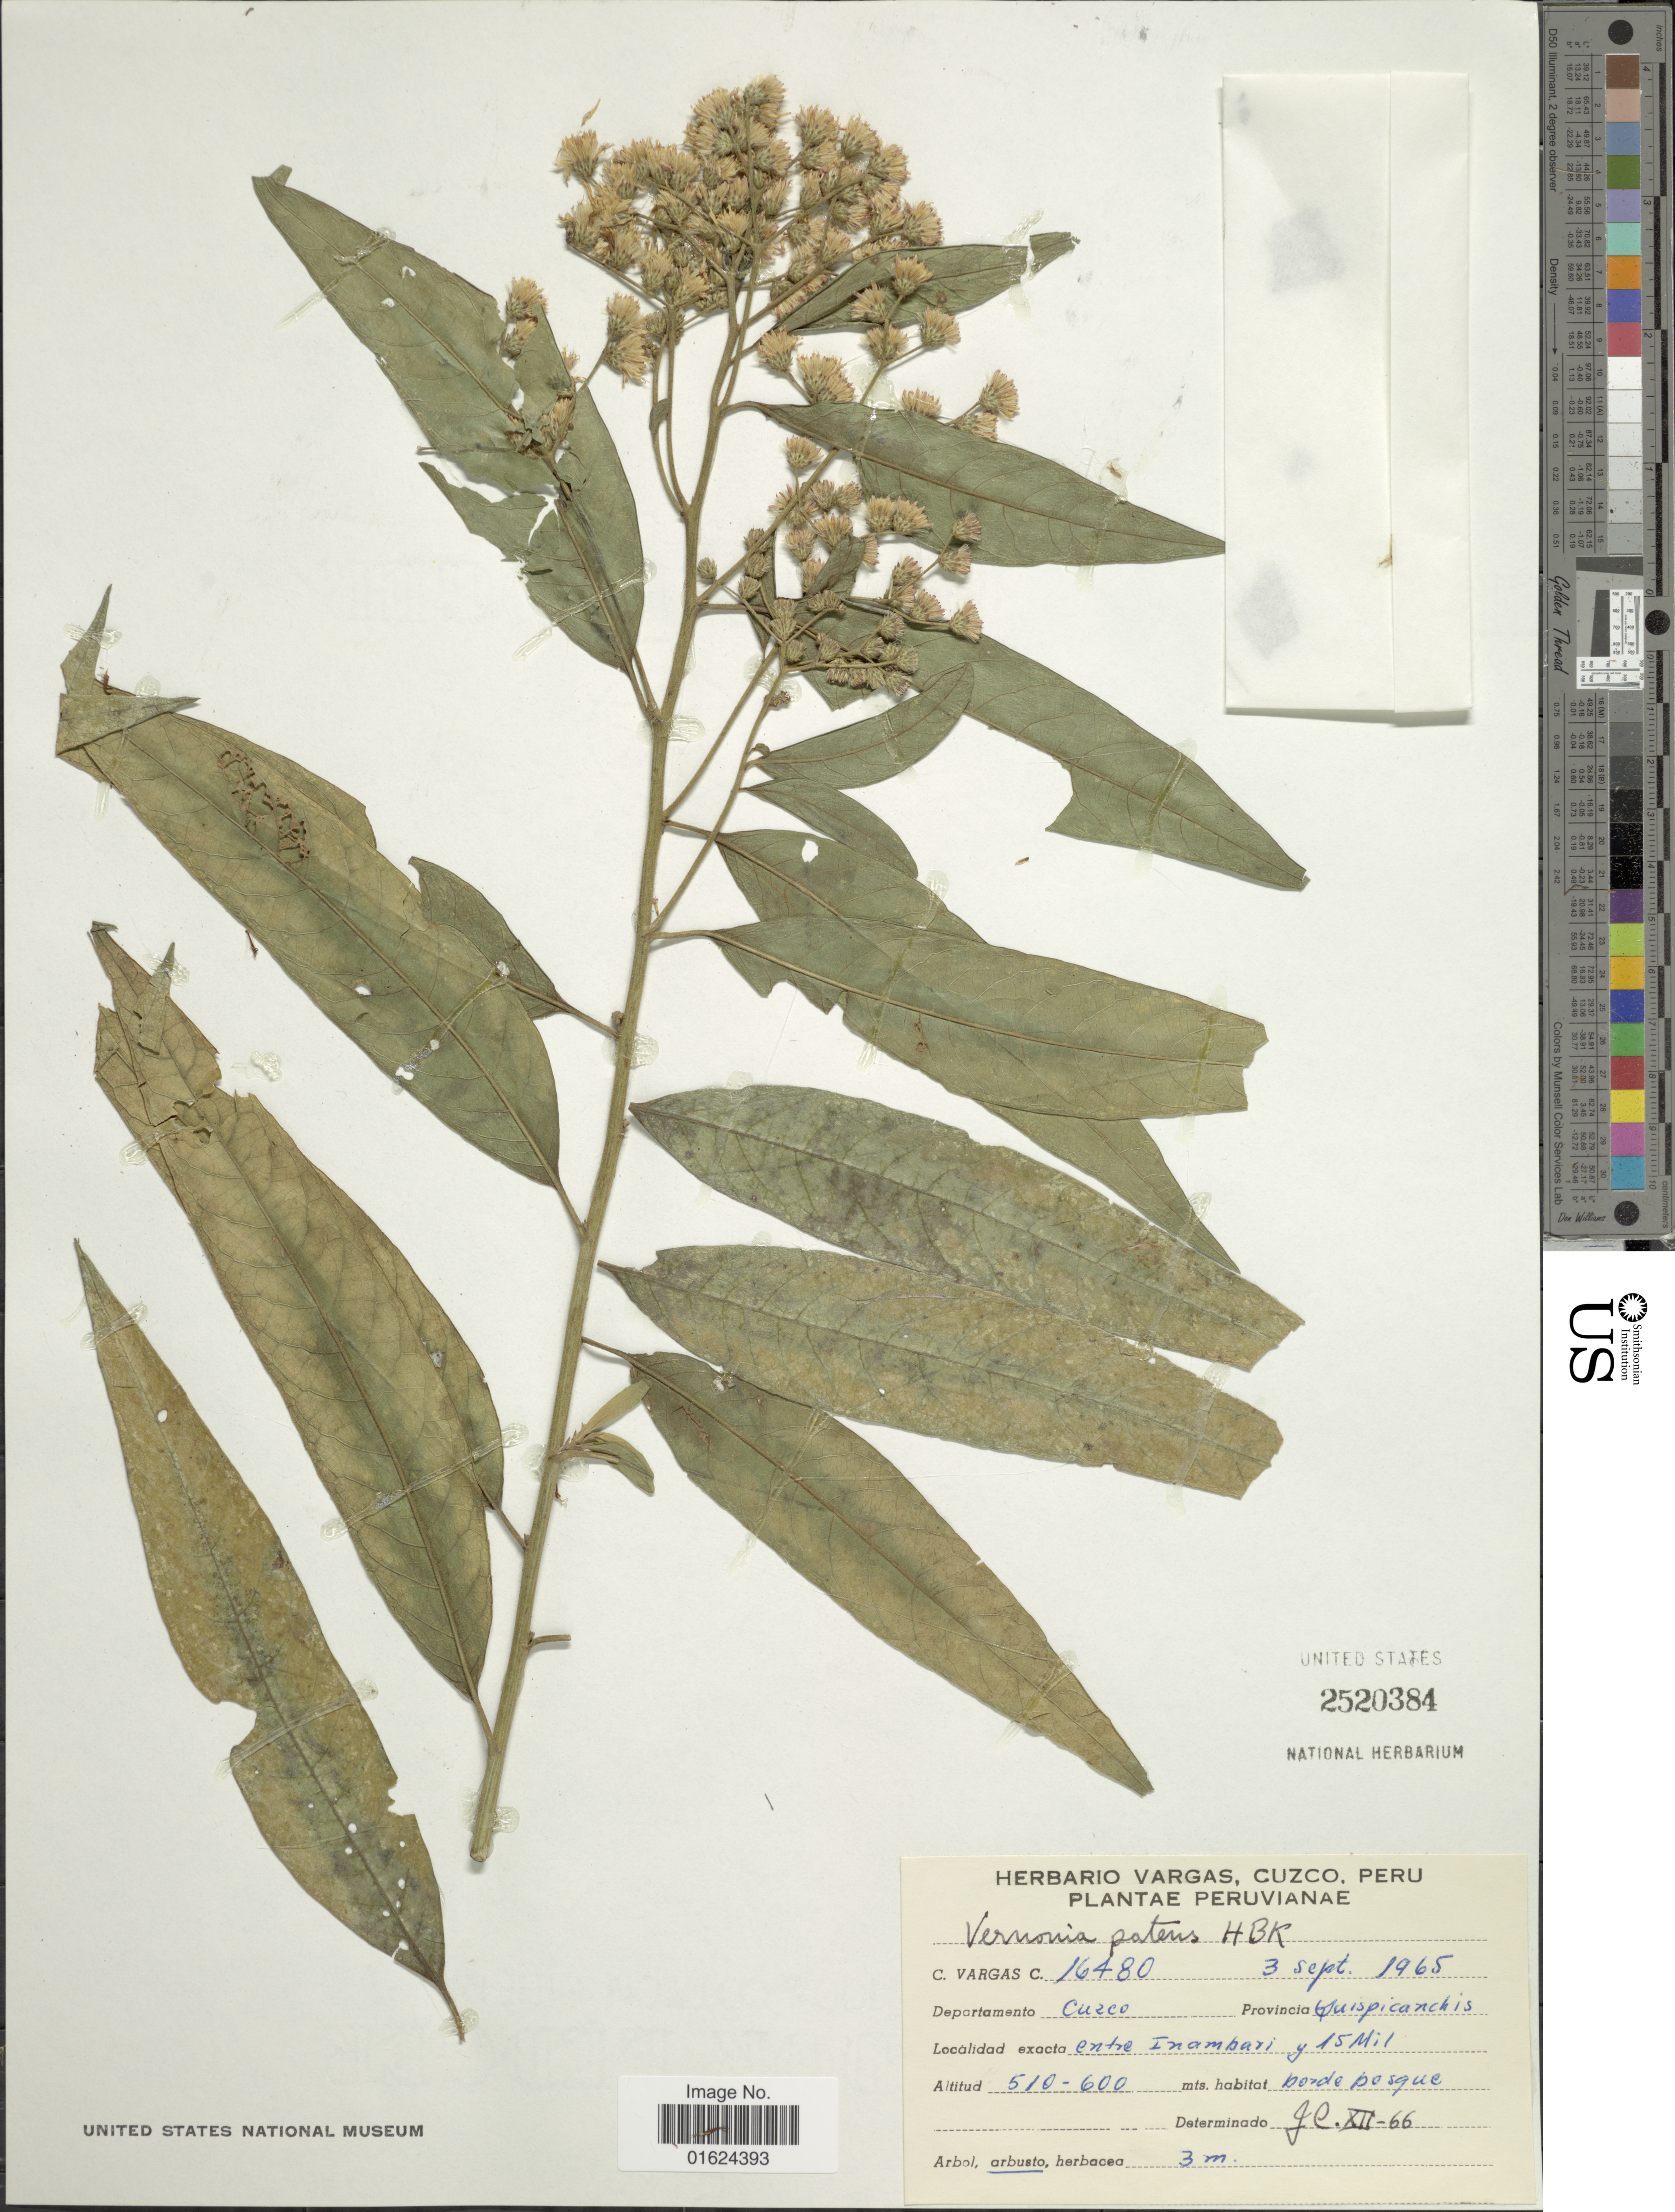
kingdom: Plantae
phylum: Tracheophyta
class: Magnoliopsida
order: Asterales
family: Asteraceae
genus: Vernonanthura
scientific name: Vernonanthura patens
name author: (Kunth) H. Rob.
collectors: C. Vargas Calderón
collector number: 16480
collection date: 1965-09-03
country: Peru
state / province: Cusco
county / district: Quispicanchis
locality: entre Inambari y 15 Mil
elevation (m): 510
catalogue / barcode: US 2520384